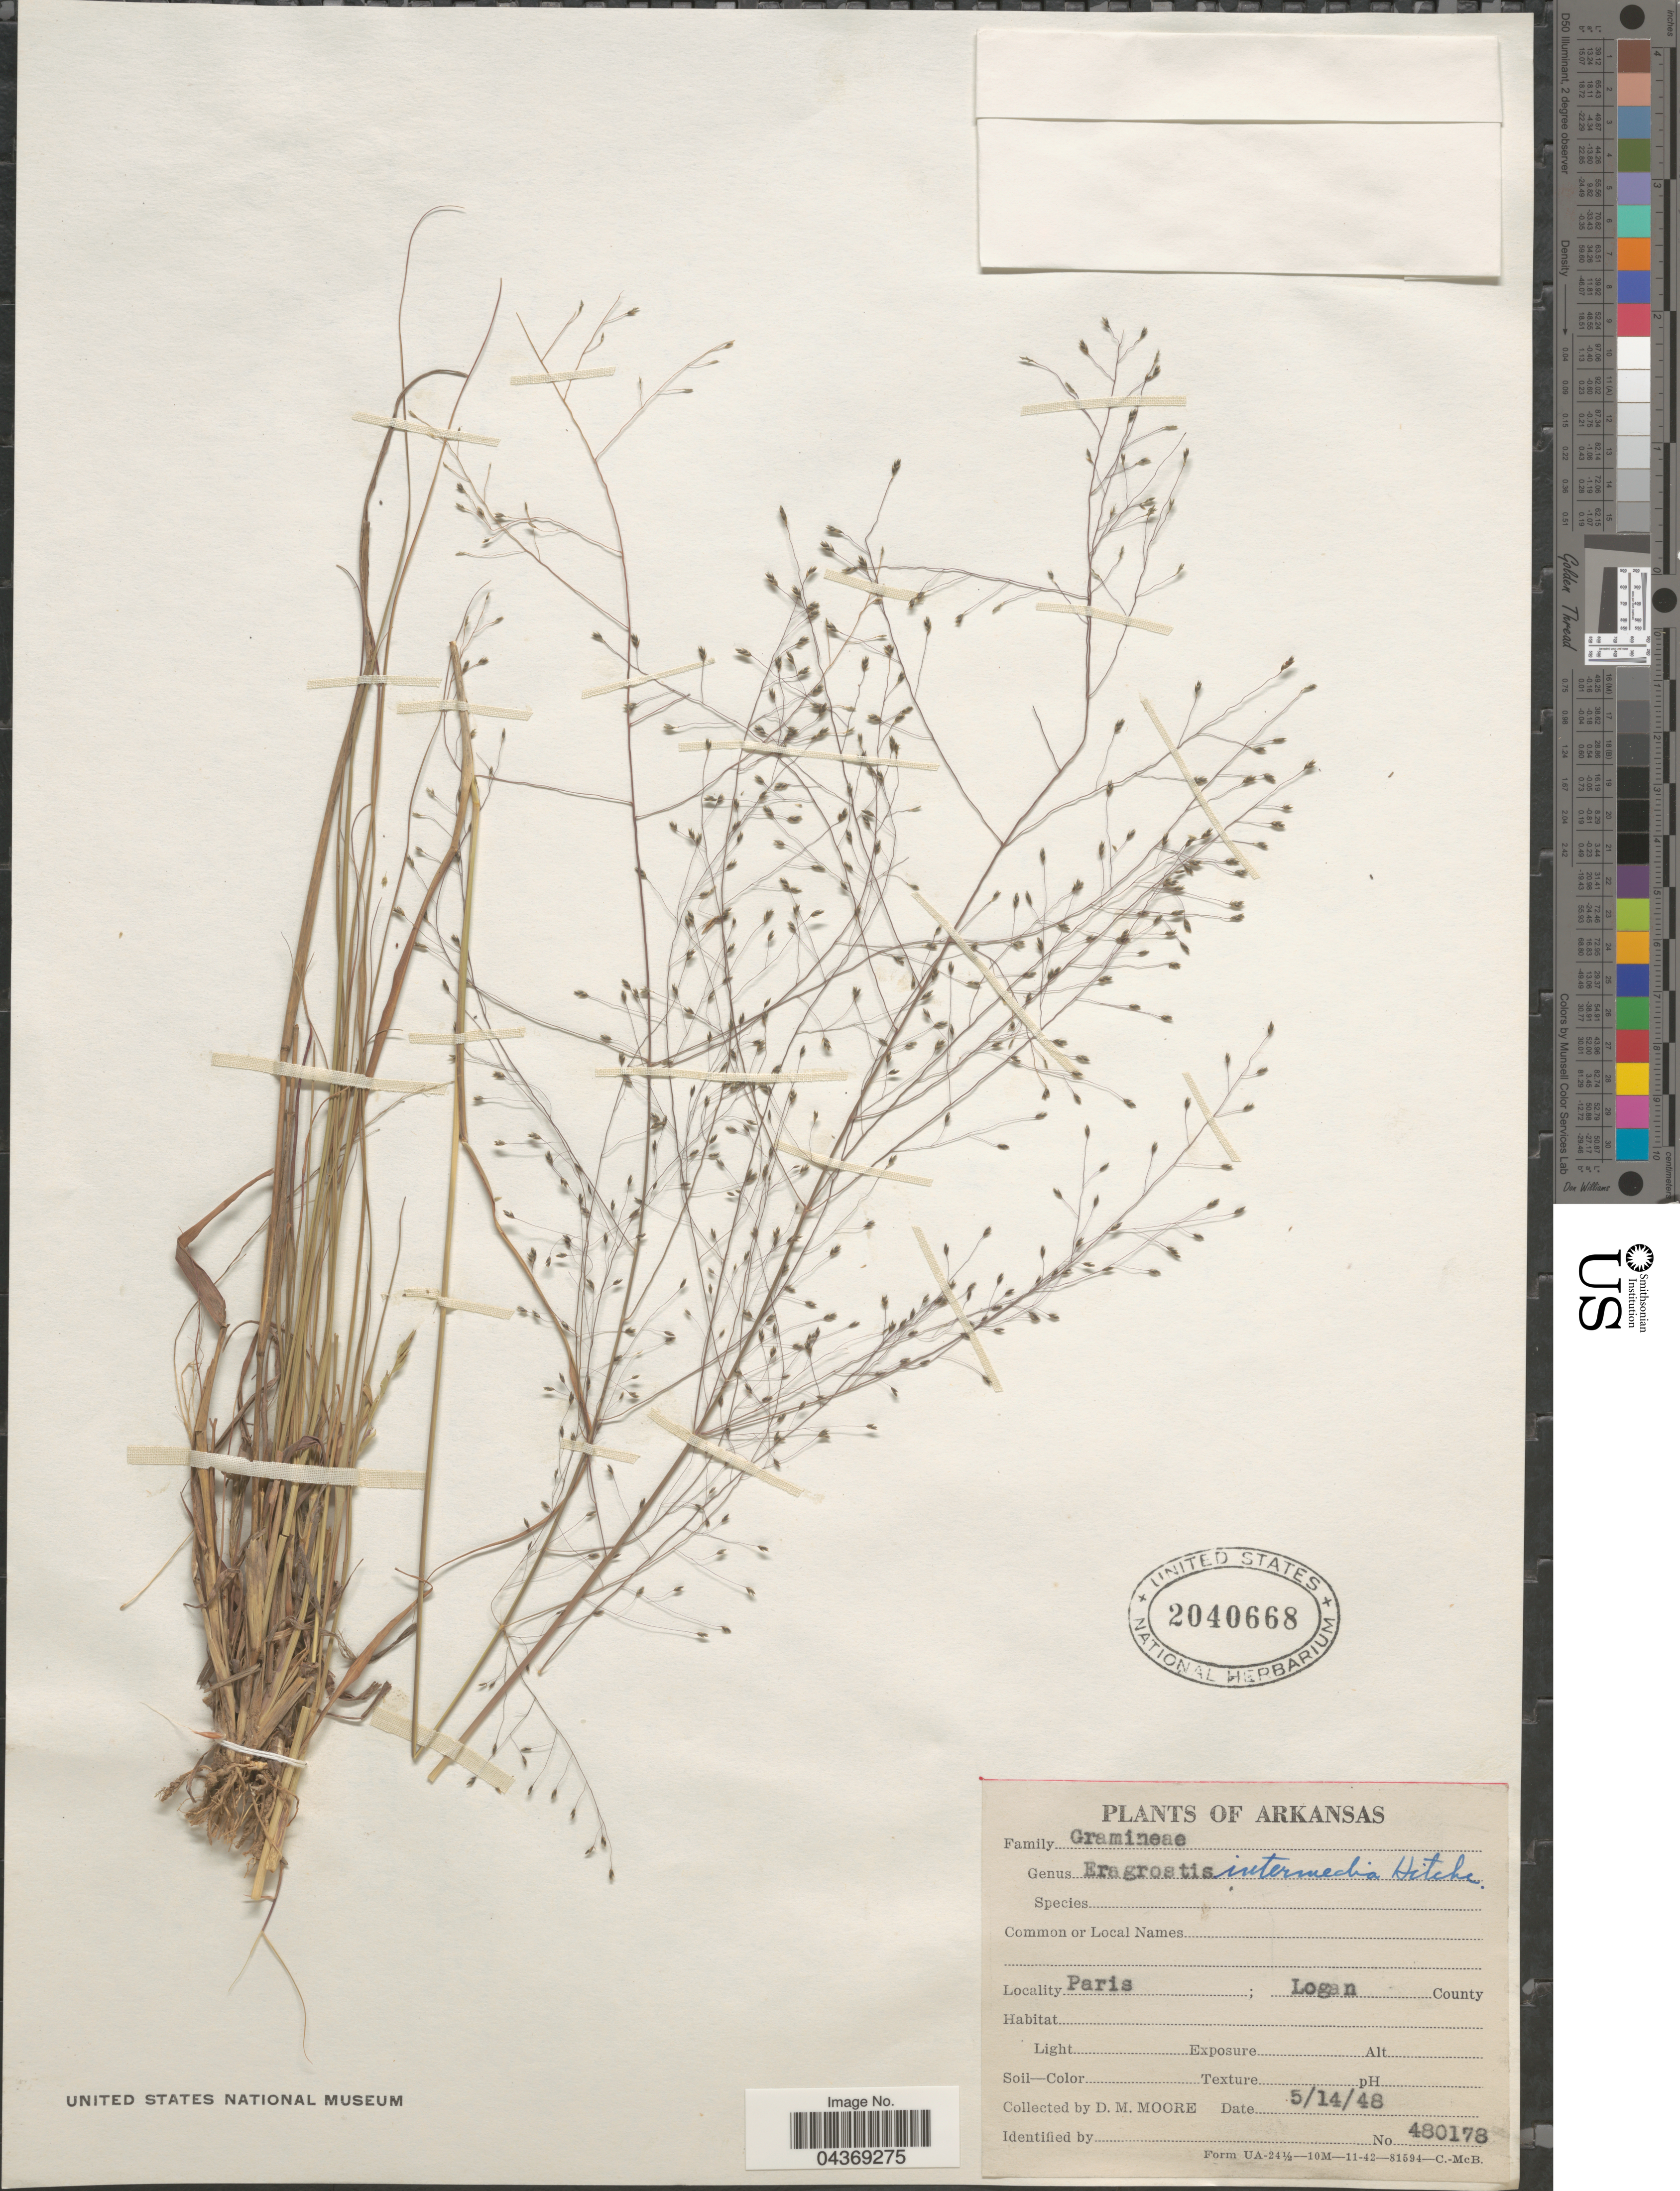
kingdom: Plantae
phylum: Tracheophyta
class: Liliopsida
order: Poales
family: Poaceae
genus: Eragrostis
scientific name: Eragrostis intermedia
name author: Hitchc.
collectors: D. Moore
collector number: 480178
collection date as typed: Transcribed d/m/y: 14/5/48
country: United States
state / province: Arkansas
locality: Paris; Logan County.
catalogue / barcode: US 2040668